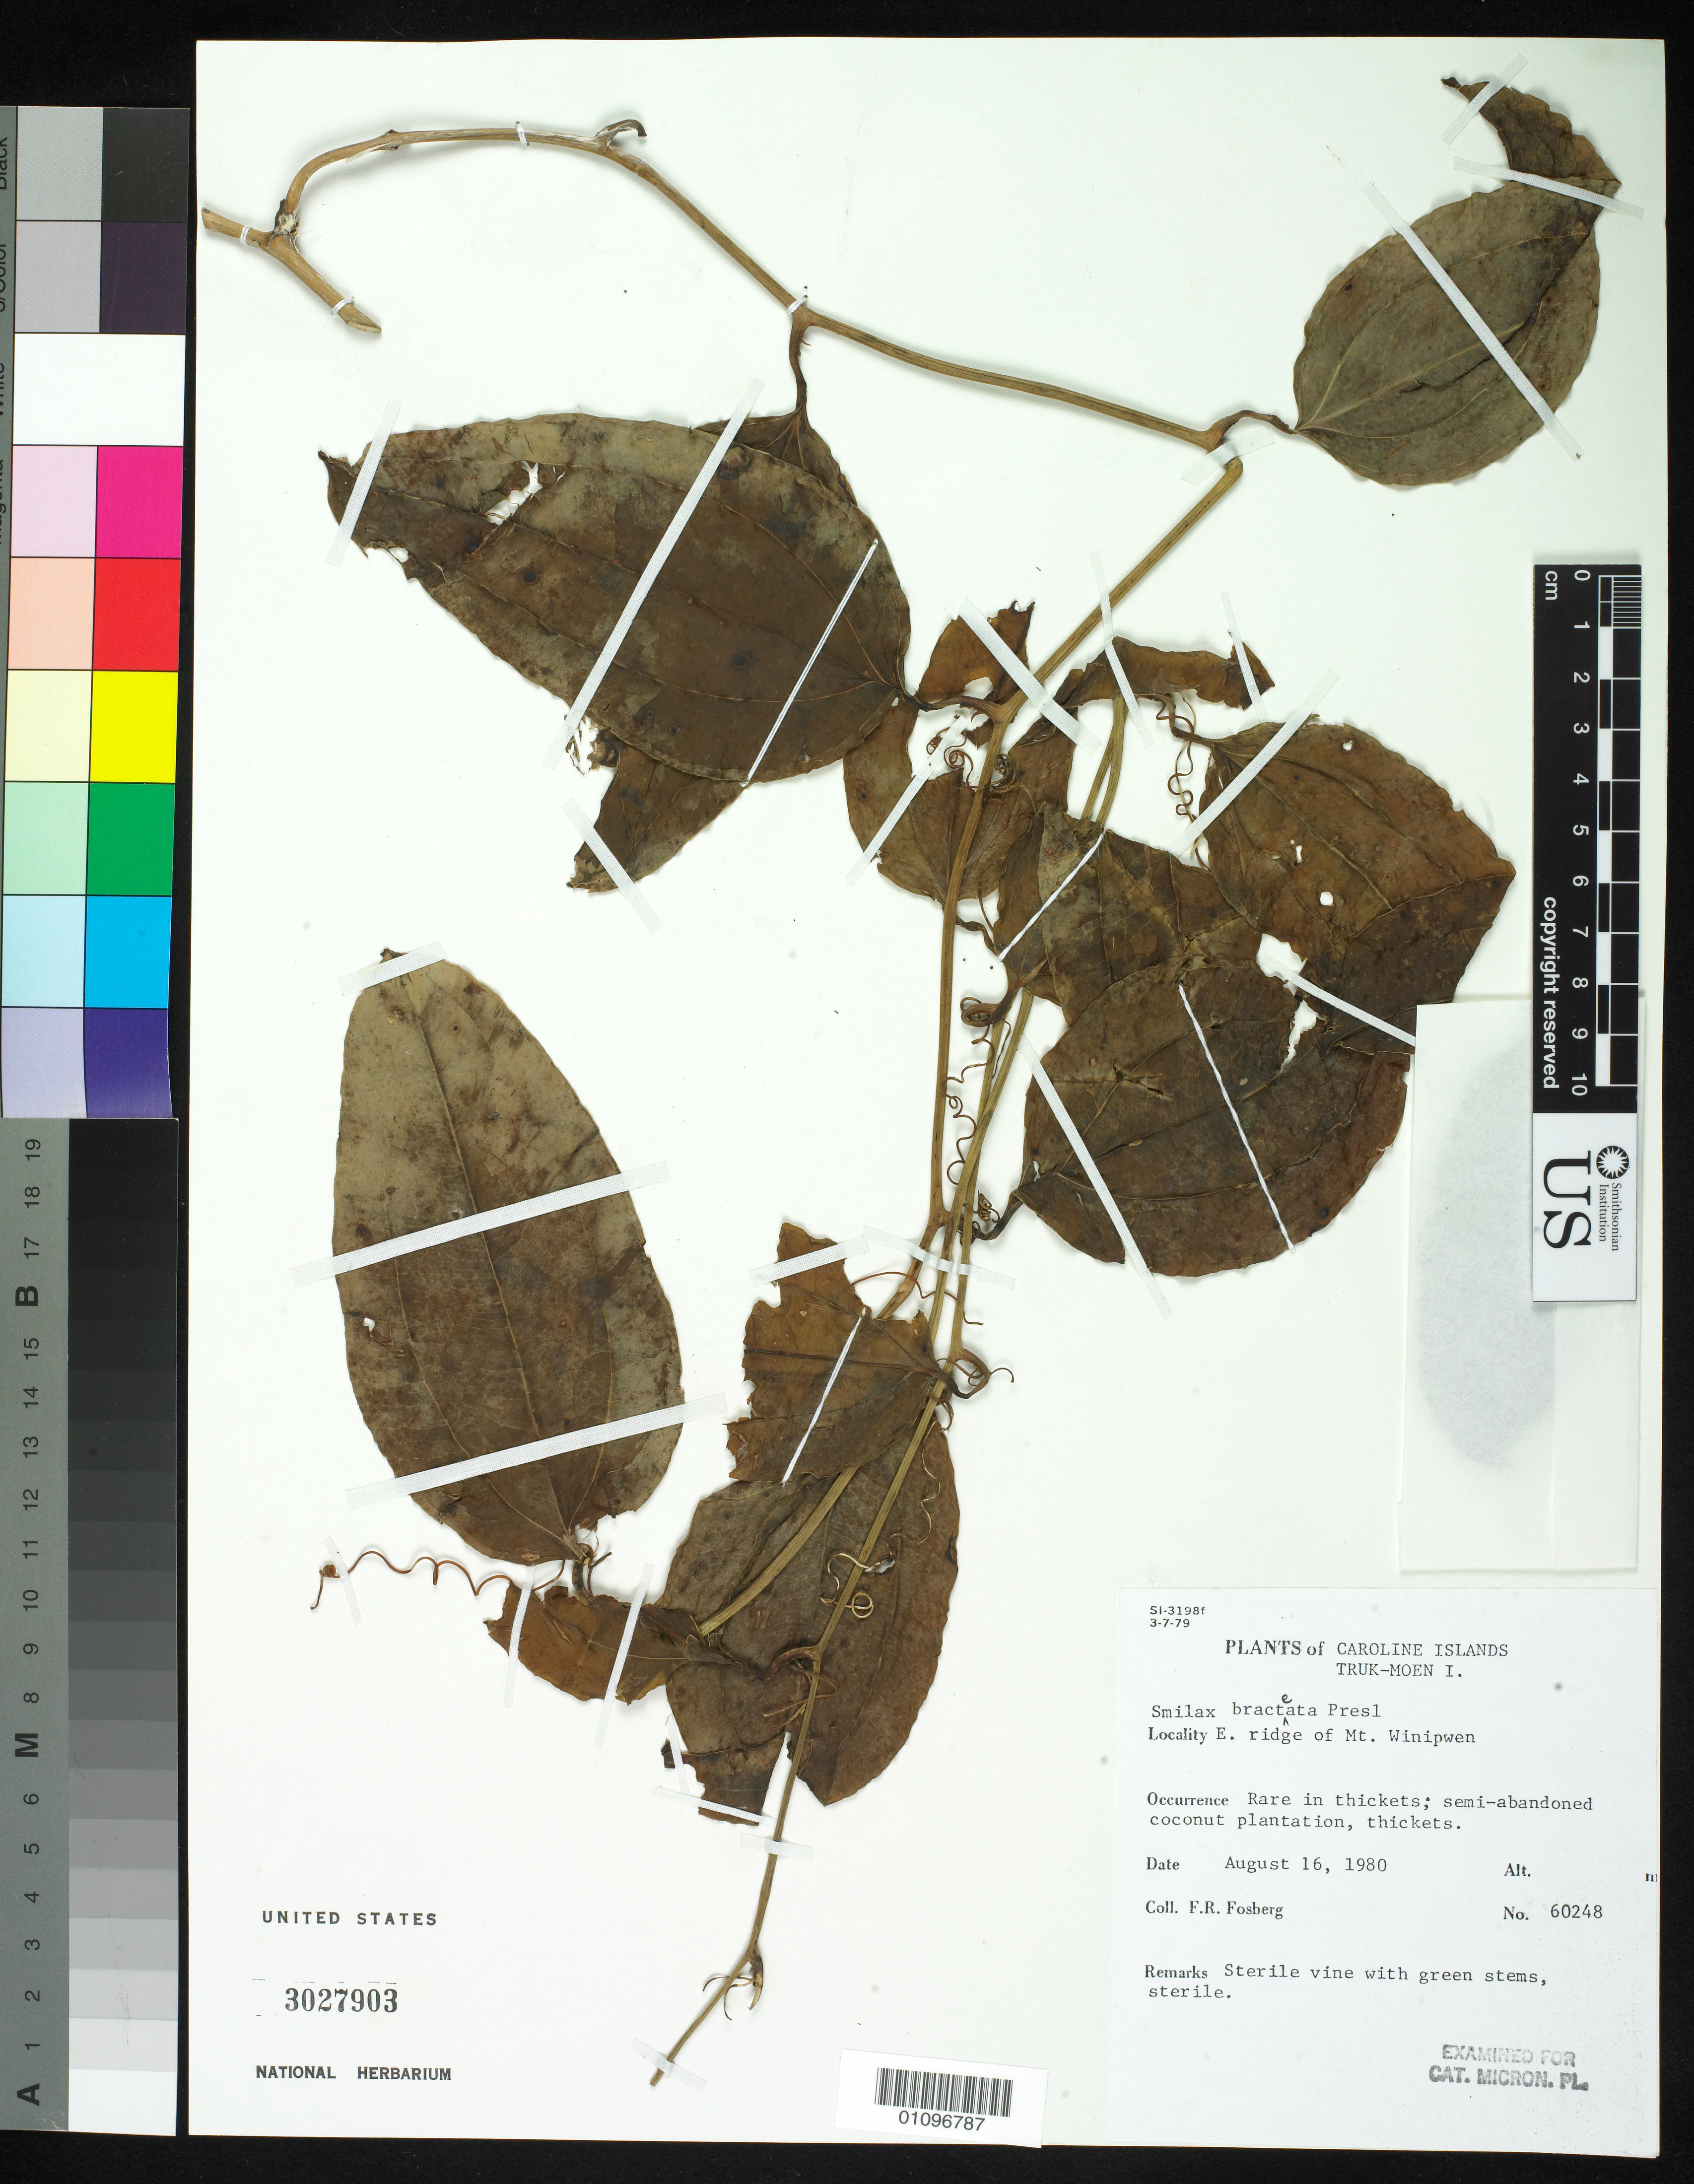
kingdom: Plantae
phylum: Tracheophyta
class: Liliopsida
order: Liliales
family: Smilacaceae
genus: Smilax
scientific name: Smilax bracteata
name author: C. Presl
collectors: F. R. Fosberg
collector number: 60248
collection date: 1980-08-16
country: Micronesia, Federated States of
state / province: Truk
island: Truk (Chuuk) Is.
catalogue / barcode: US 3027903